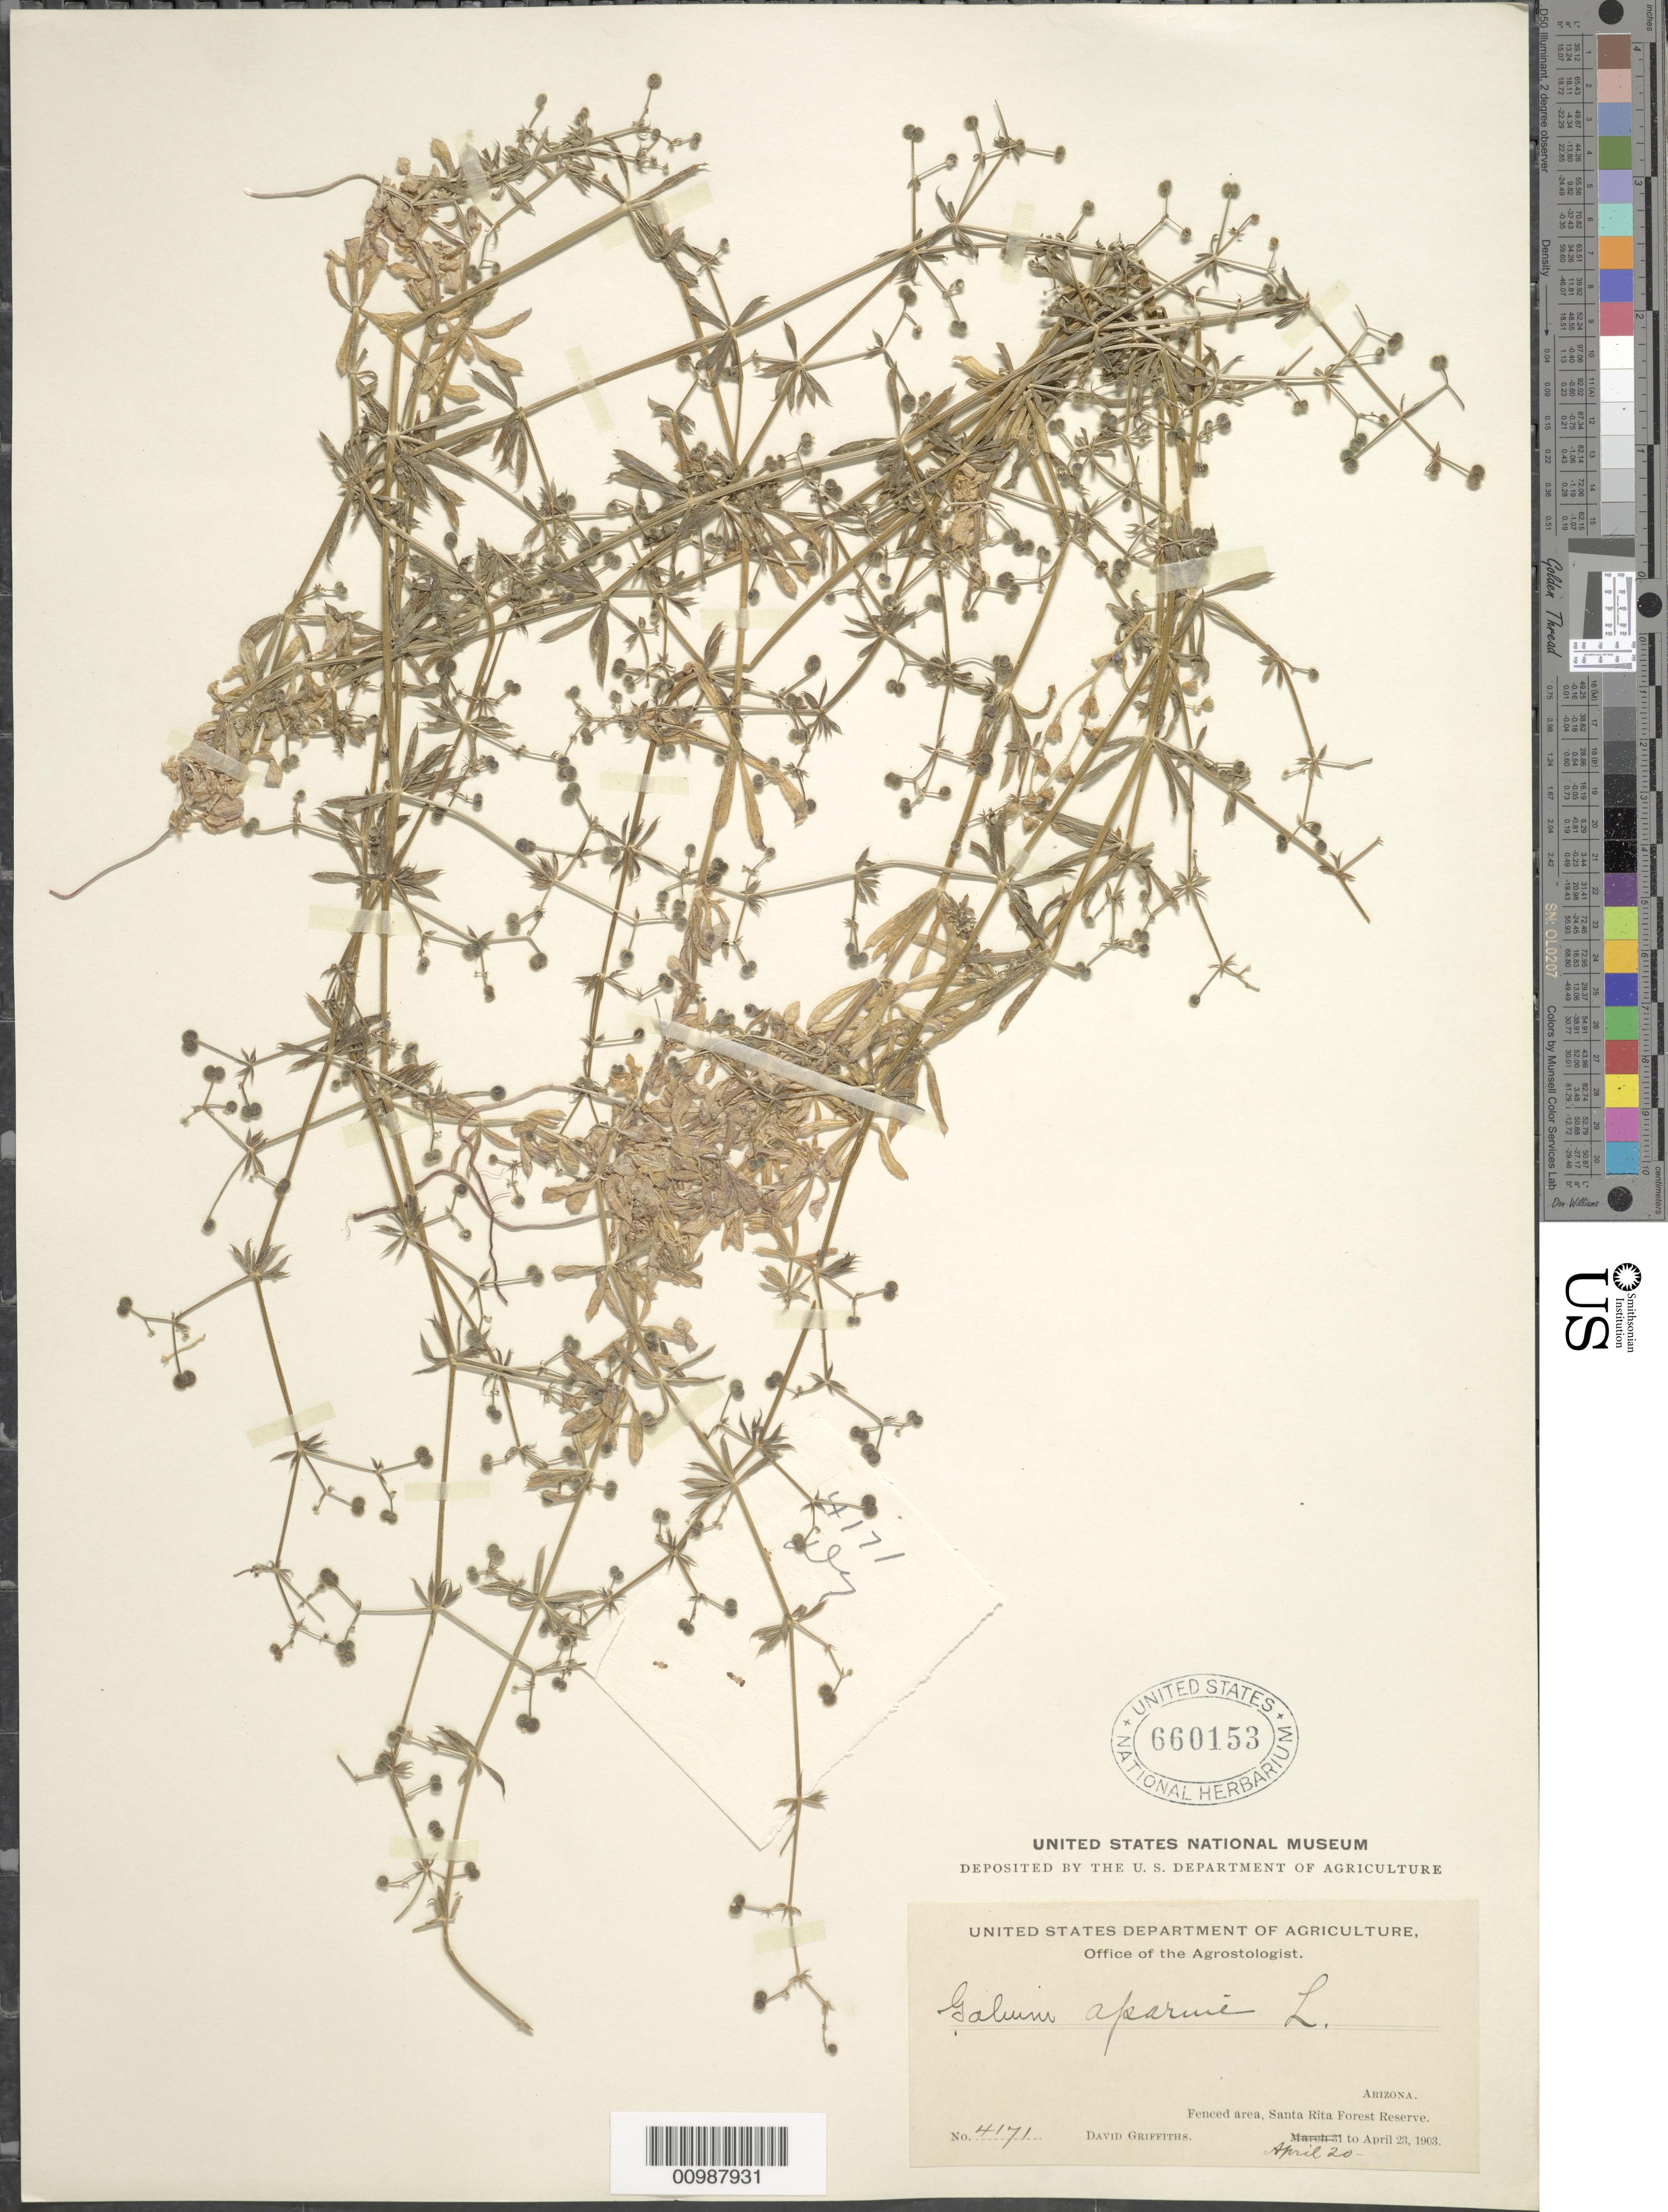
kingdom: Plantae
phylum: Tracheophyta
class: Magnoliopsida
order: Gentianales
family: Rubiaceae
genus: Galium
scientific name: Galium aparine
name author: L.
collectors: D. Griffiths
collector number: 4171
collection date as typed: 20 Apr 1903 to 23 Apr 1903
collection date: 1903-04-20/1903-04-23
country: United States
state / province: Arizona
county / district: Santa Cruz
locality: Fenced area, Santa Rita Forest Reserve.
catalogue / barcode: US 660153